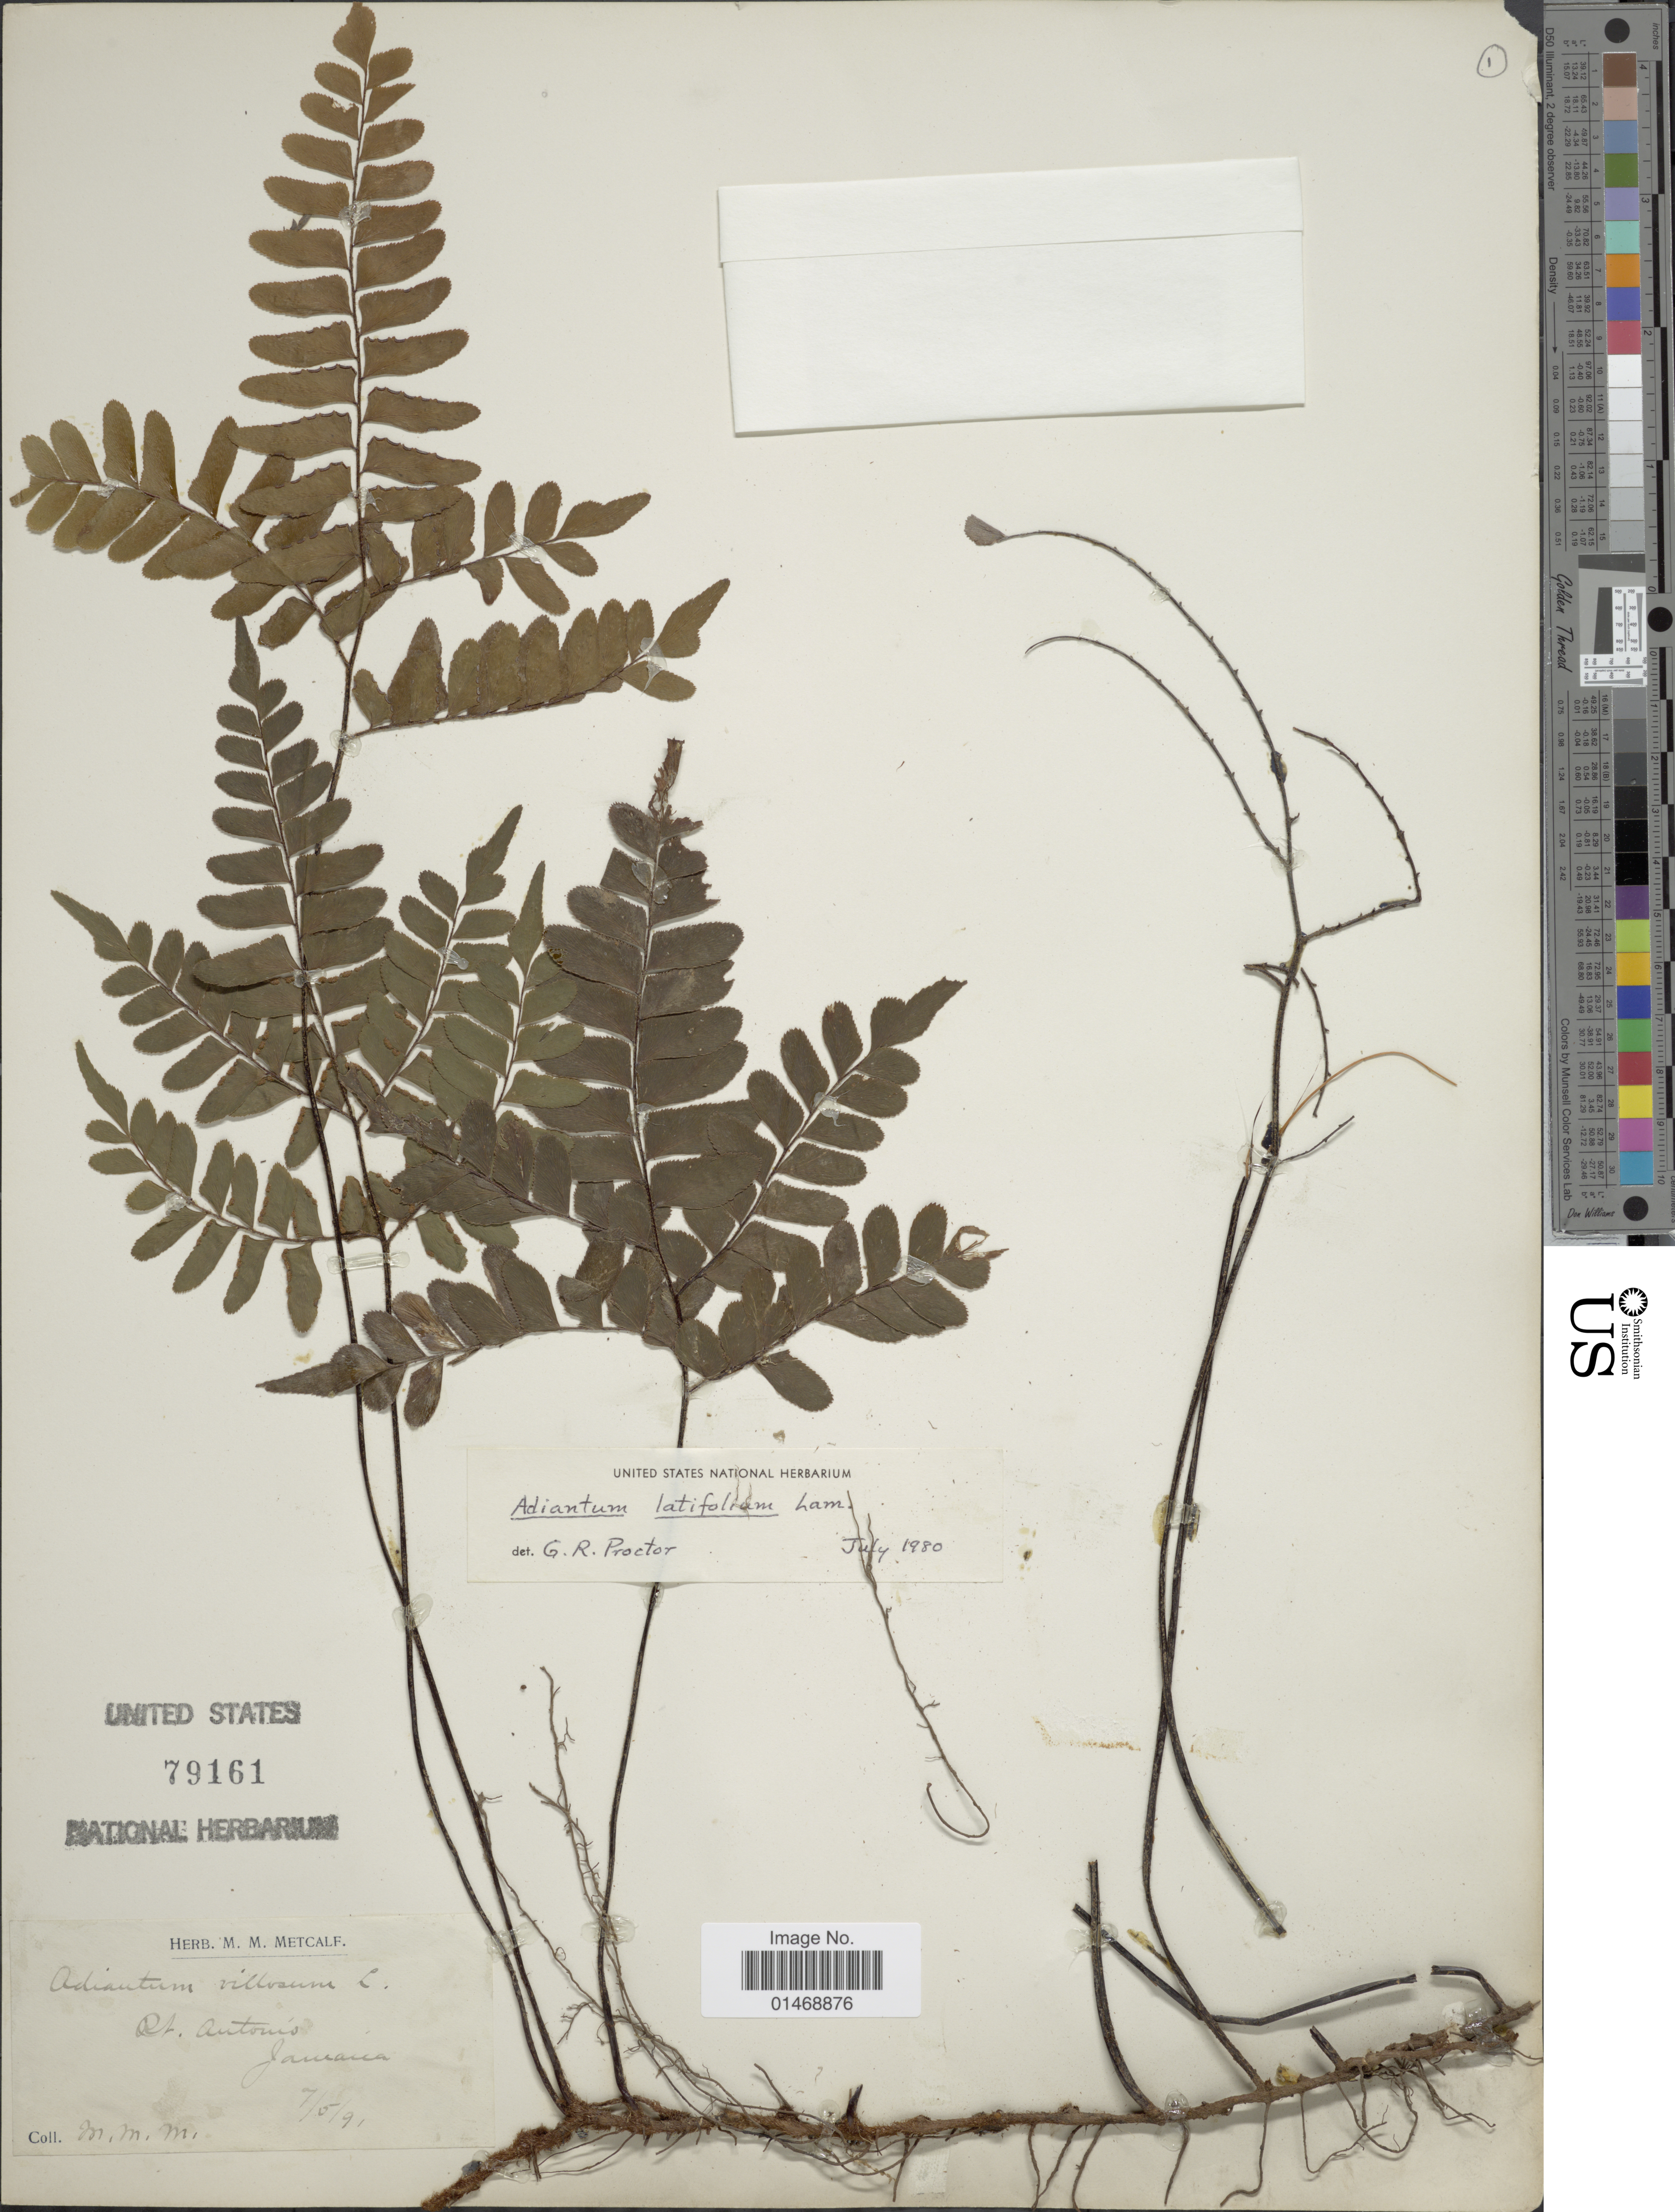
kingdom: Plantae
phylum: Tracheophyta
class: Polypodiopsida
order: Polypodiales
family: Pteridaceae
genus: Adiantum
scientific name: Adiantum latifolium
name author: Lam.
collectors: M. Metcalf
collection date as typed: Transcribed d/m/y: 7/5/91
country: Jamaica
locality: St: Antonio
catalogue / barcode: US 79161